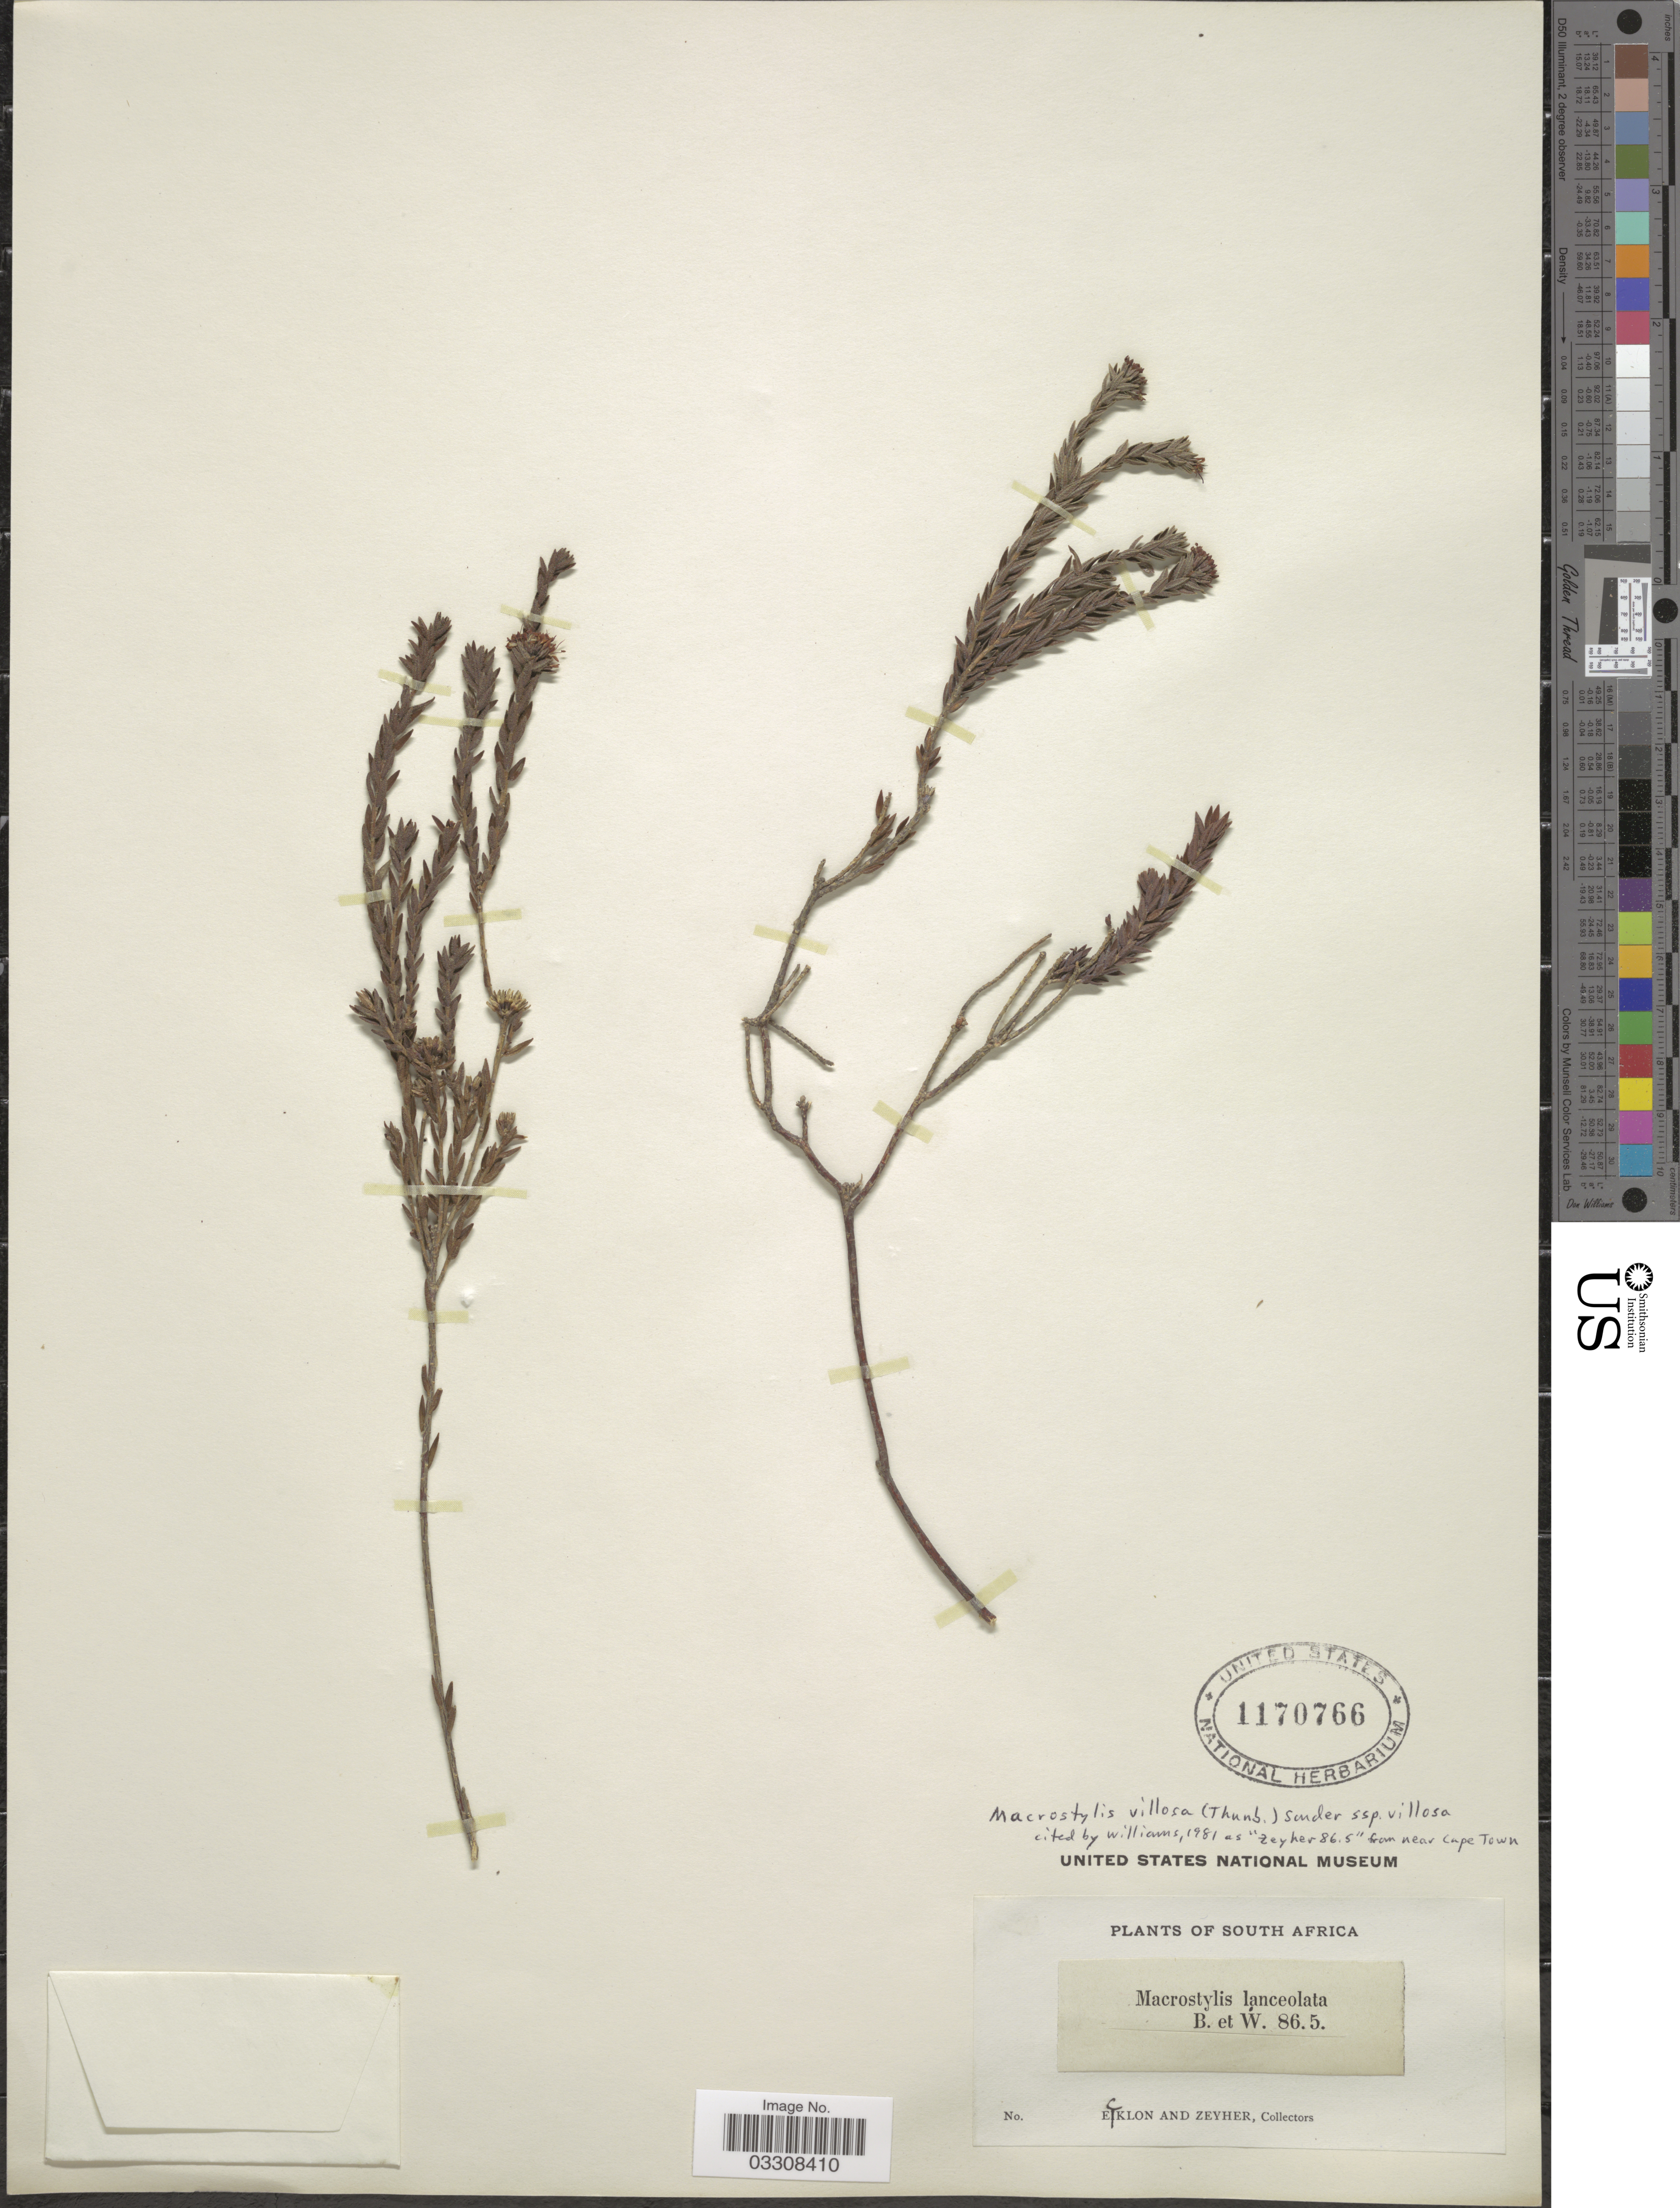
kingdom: Plantae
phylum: Tracheophyta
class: Magnoliopsida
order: Sapindales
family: Rutaceae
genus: Macrostylis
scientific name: Macrostylis villosa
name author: Sond.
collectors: -. Ecklon & -. Zeyher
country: South Africa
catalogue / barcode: US 1170766